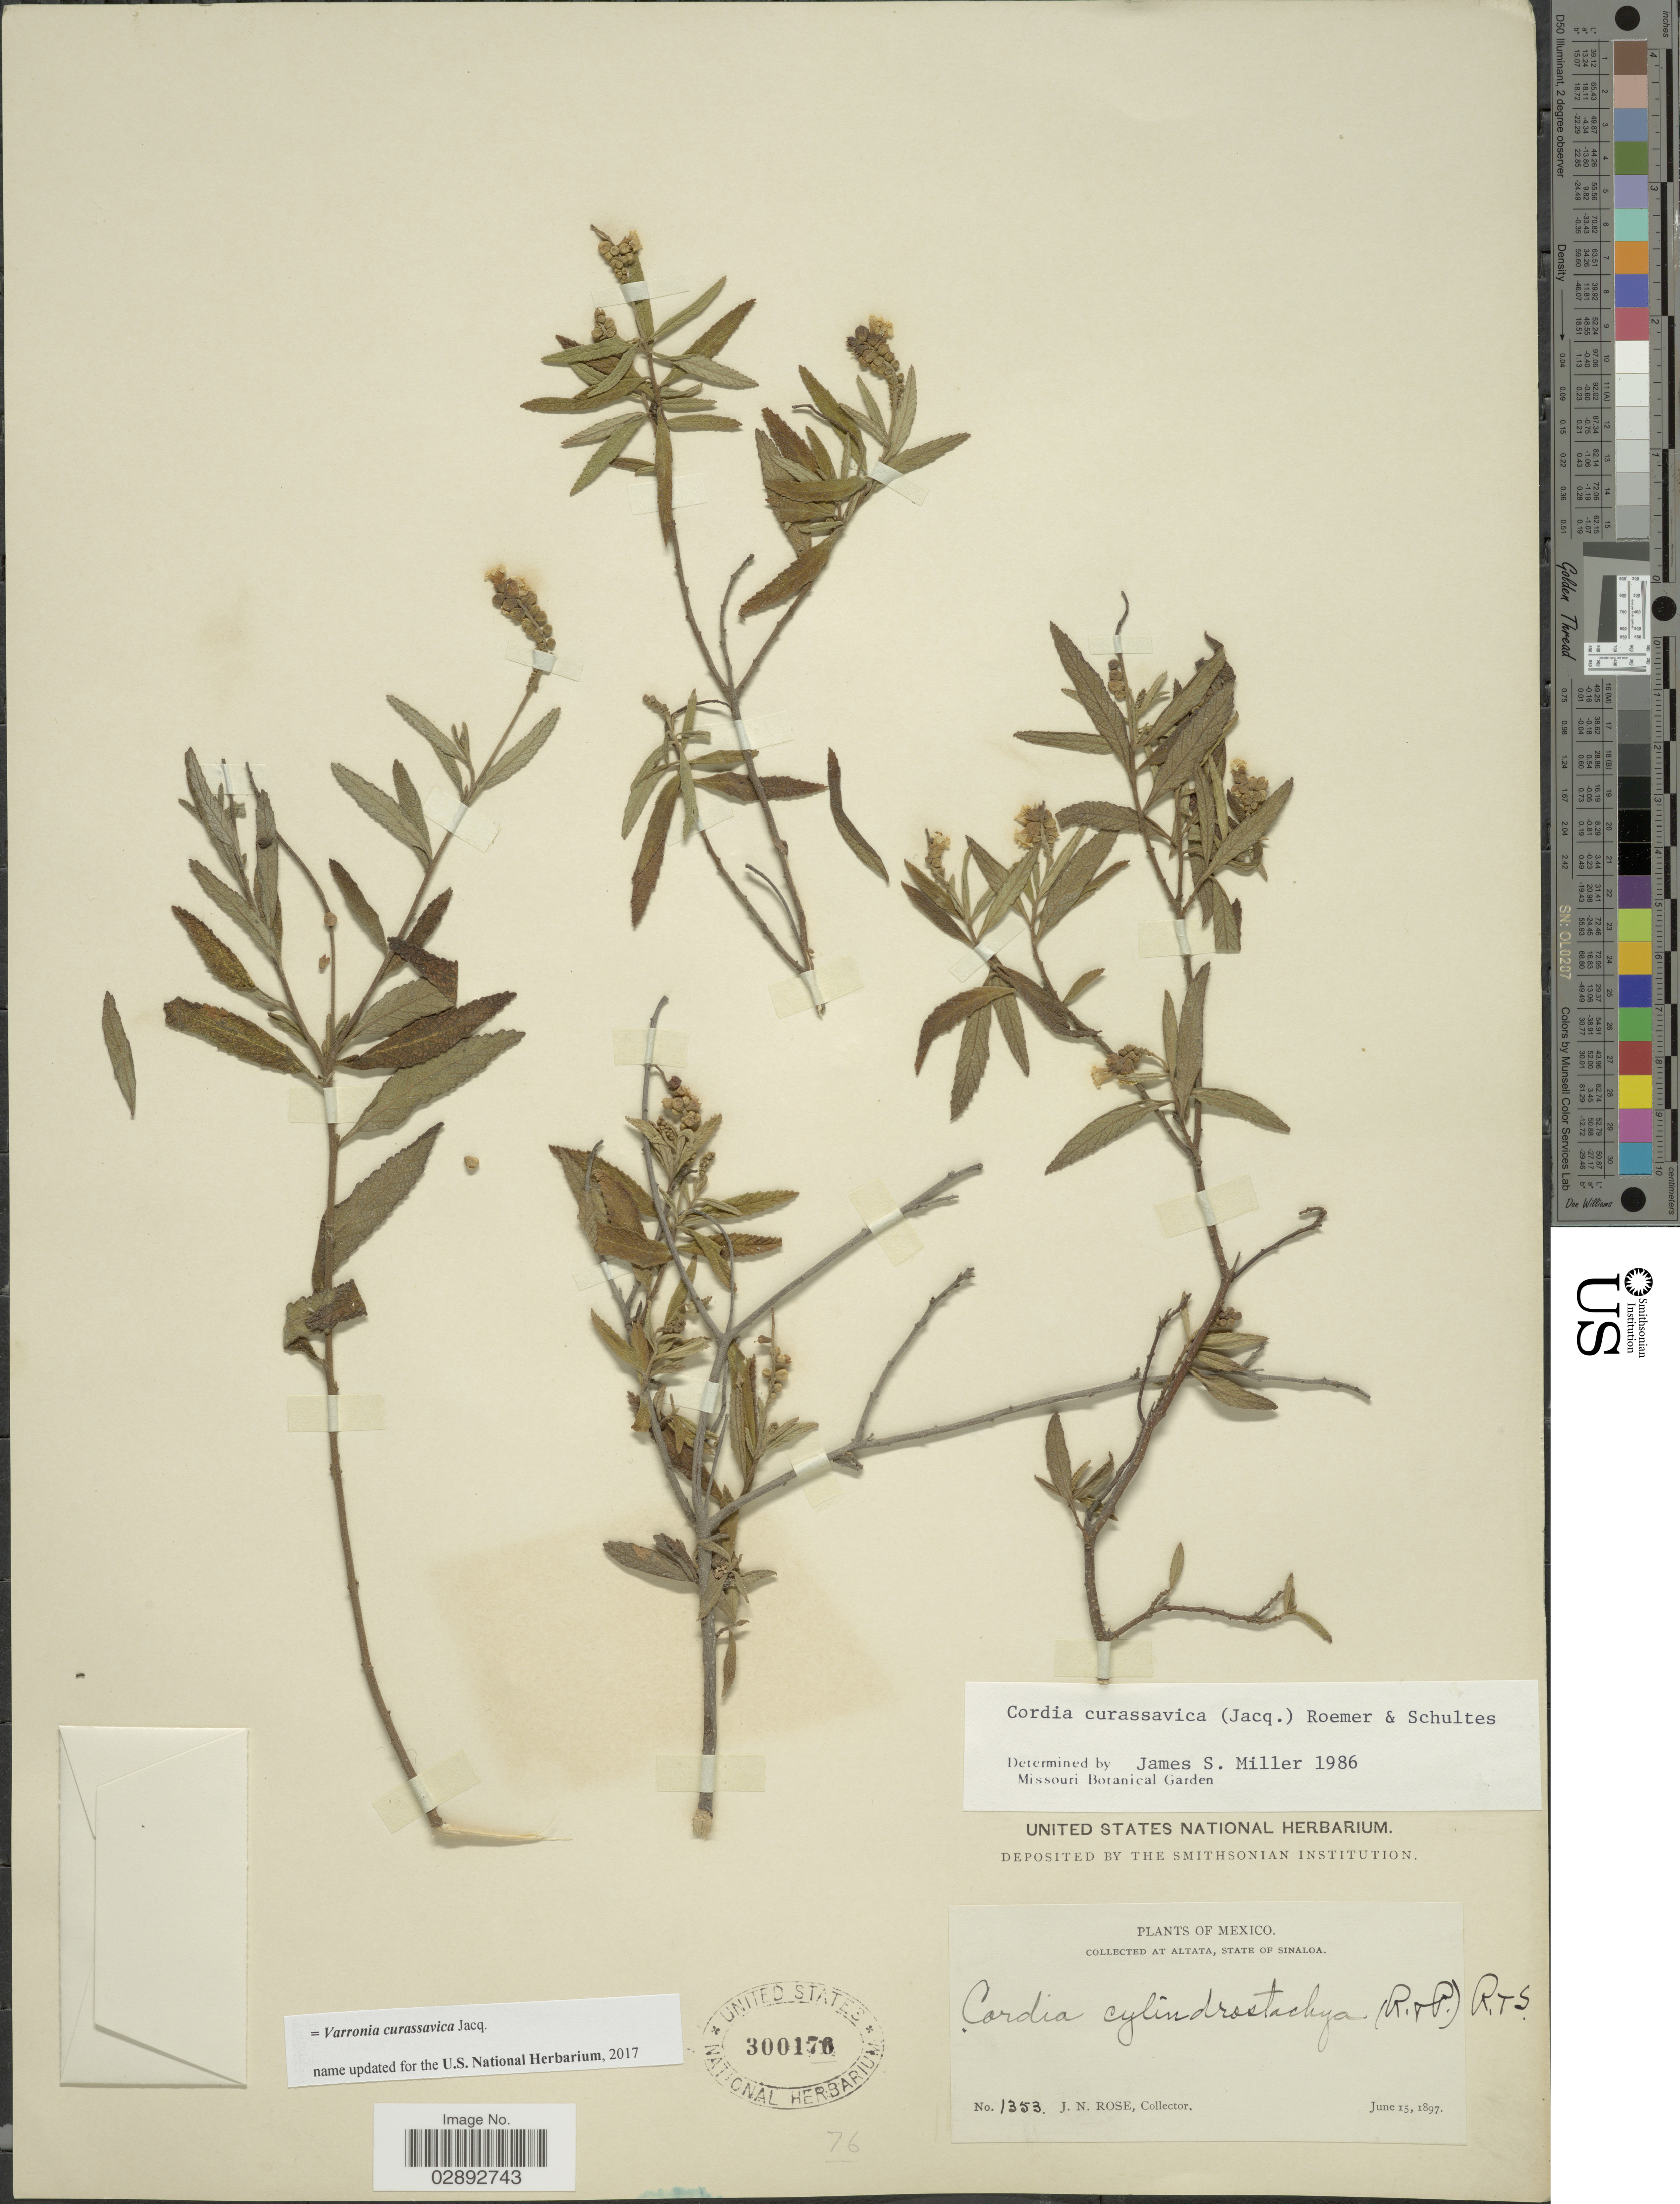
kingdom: Plantae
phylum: Tracheophyta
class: Magnoliopsida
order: Boraginales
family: Cordiaceae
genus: Varronia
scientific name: Varronia curassavica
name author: Jacq.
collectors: J. N. Rose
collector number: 1353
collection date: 1897-06-15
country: Mexico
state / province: Sinaloa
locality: At Altata, State of Sinaloa.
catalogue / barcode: US 300176